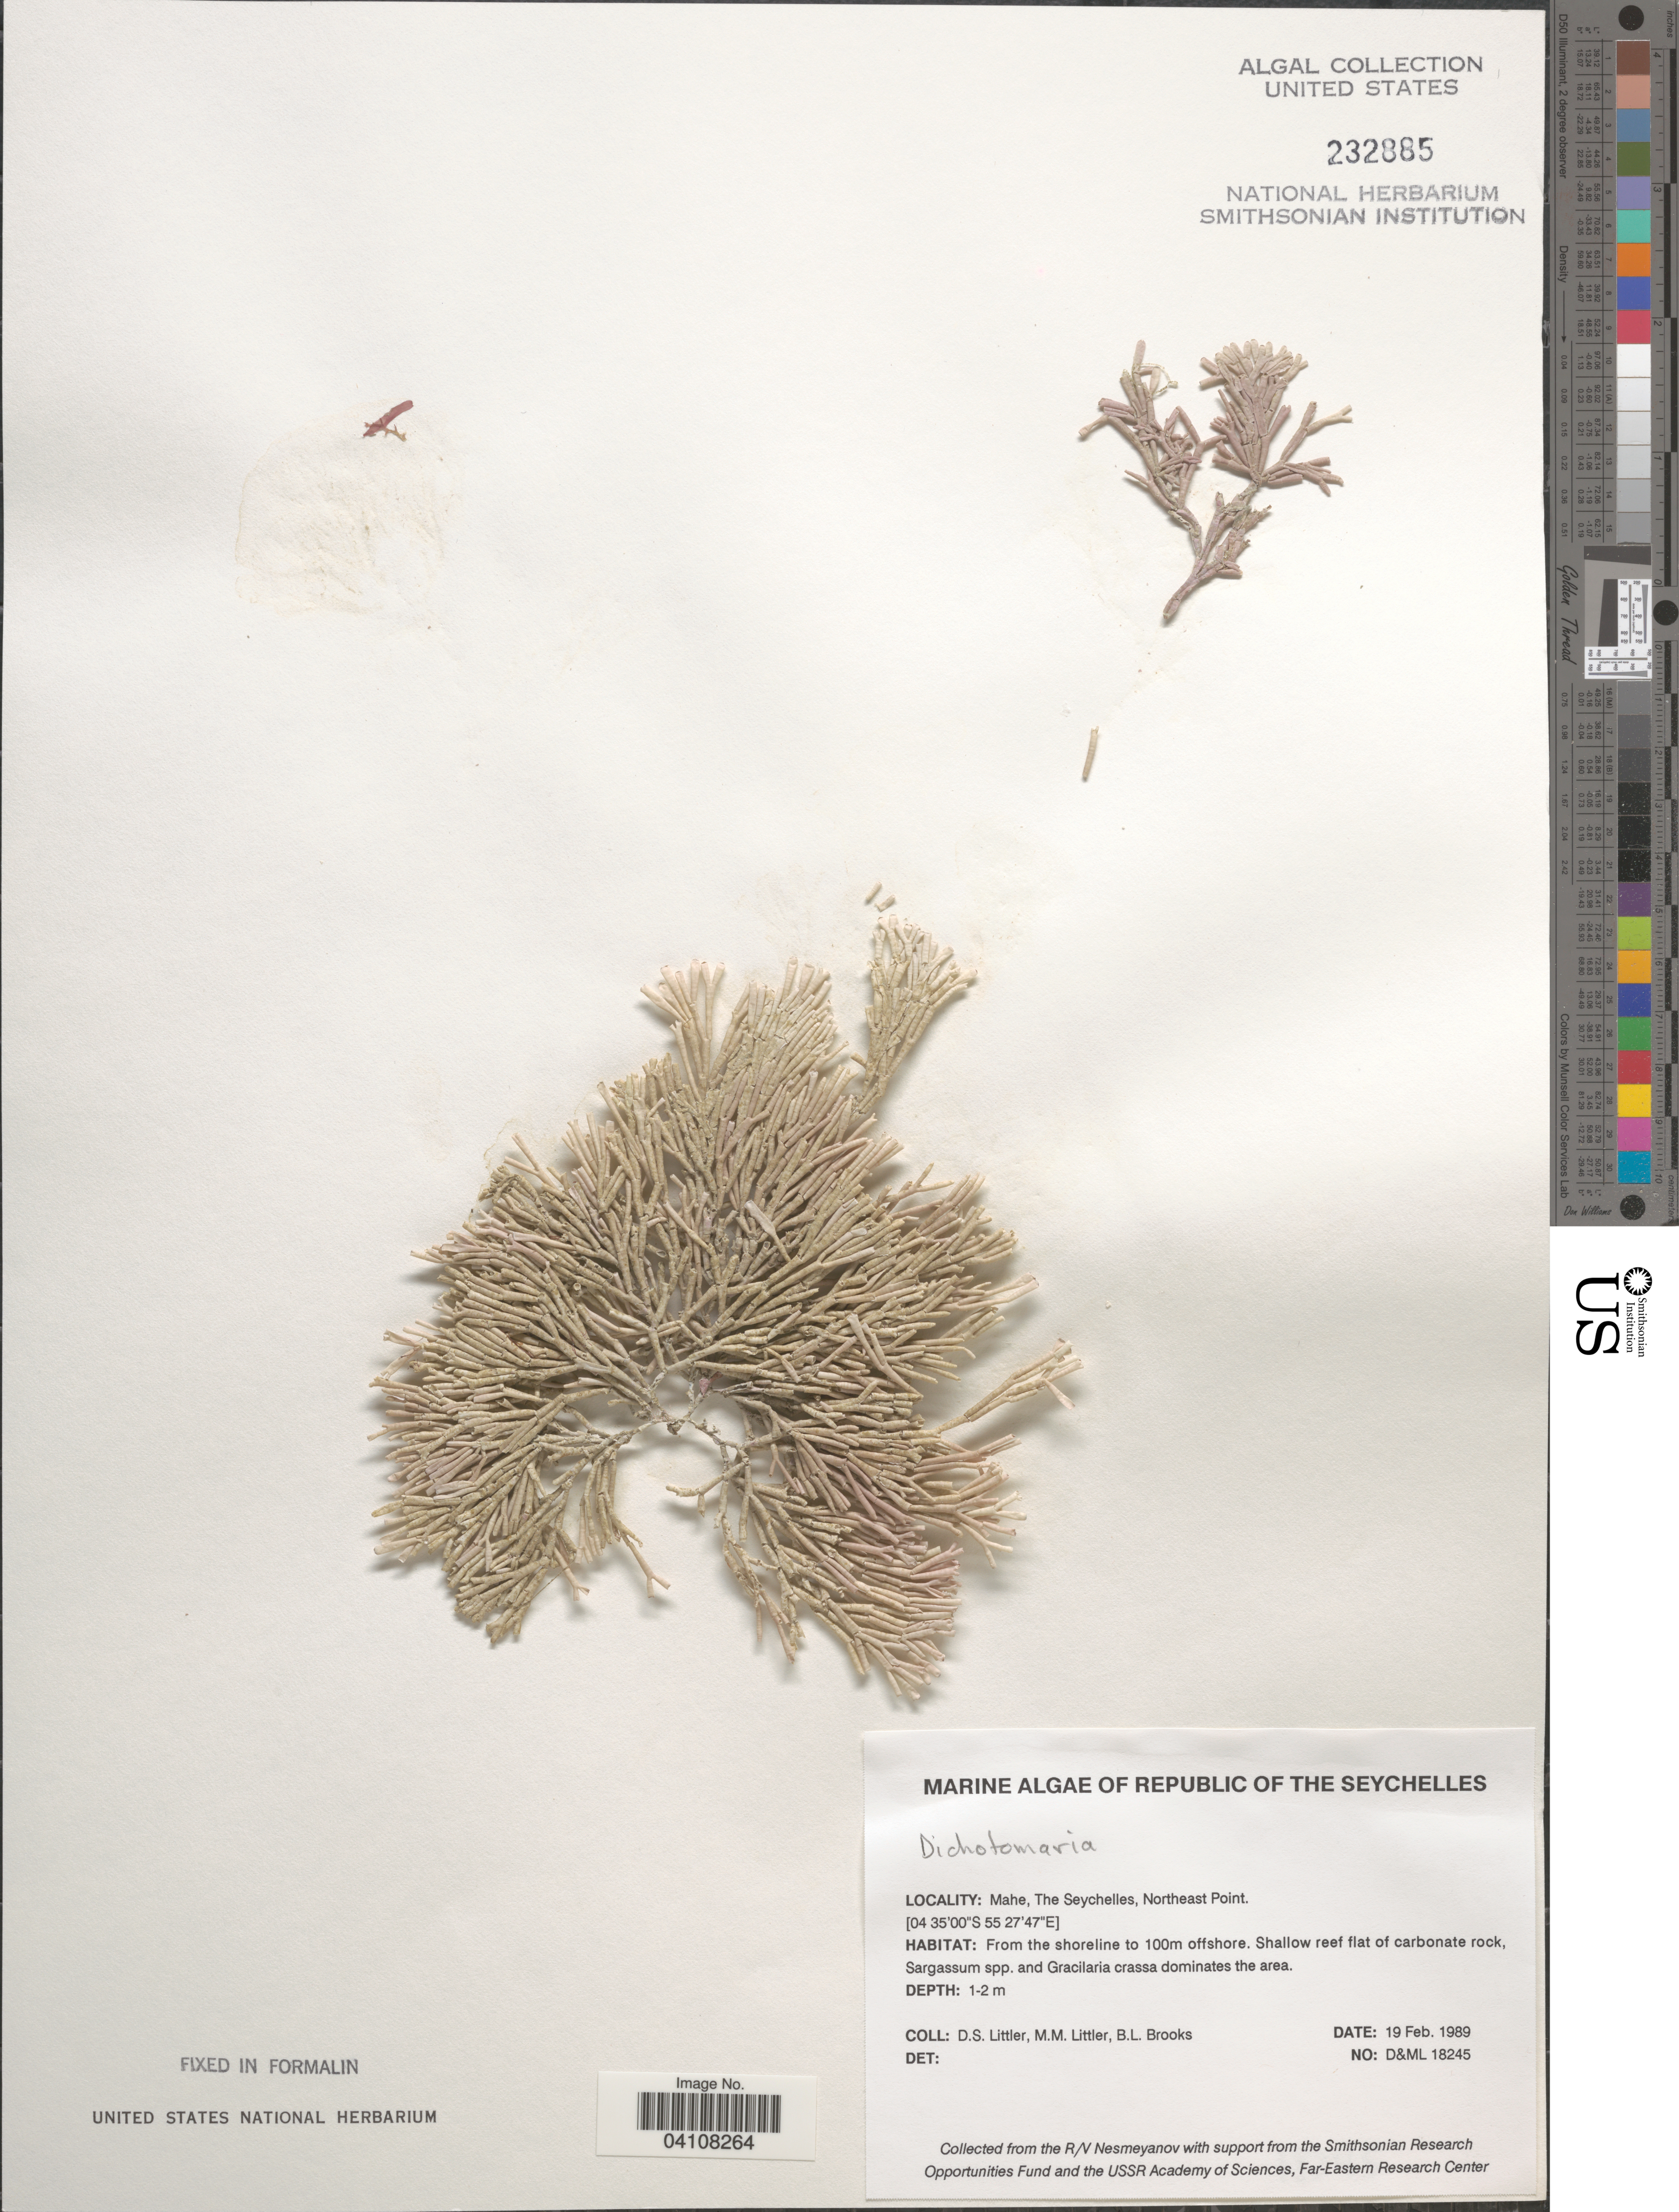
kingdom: Plantae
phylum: Rhodophyta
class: Florideophyceae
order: Nemaliales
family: Galaxauraceae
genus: Dichotomaria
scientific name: Dichotomaria sp.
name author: in Arai et al.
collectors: D. S. Littler & B. Brooks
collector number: D&ML18245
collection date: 1989-02-19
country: Seychelles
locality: Republic of The Seychelles. Mahe, Northeast Point. From the shoreline to 100m offshore.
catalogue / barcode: US 232885